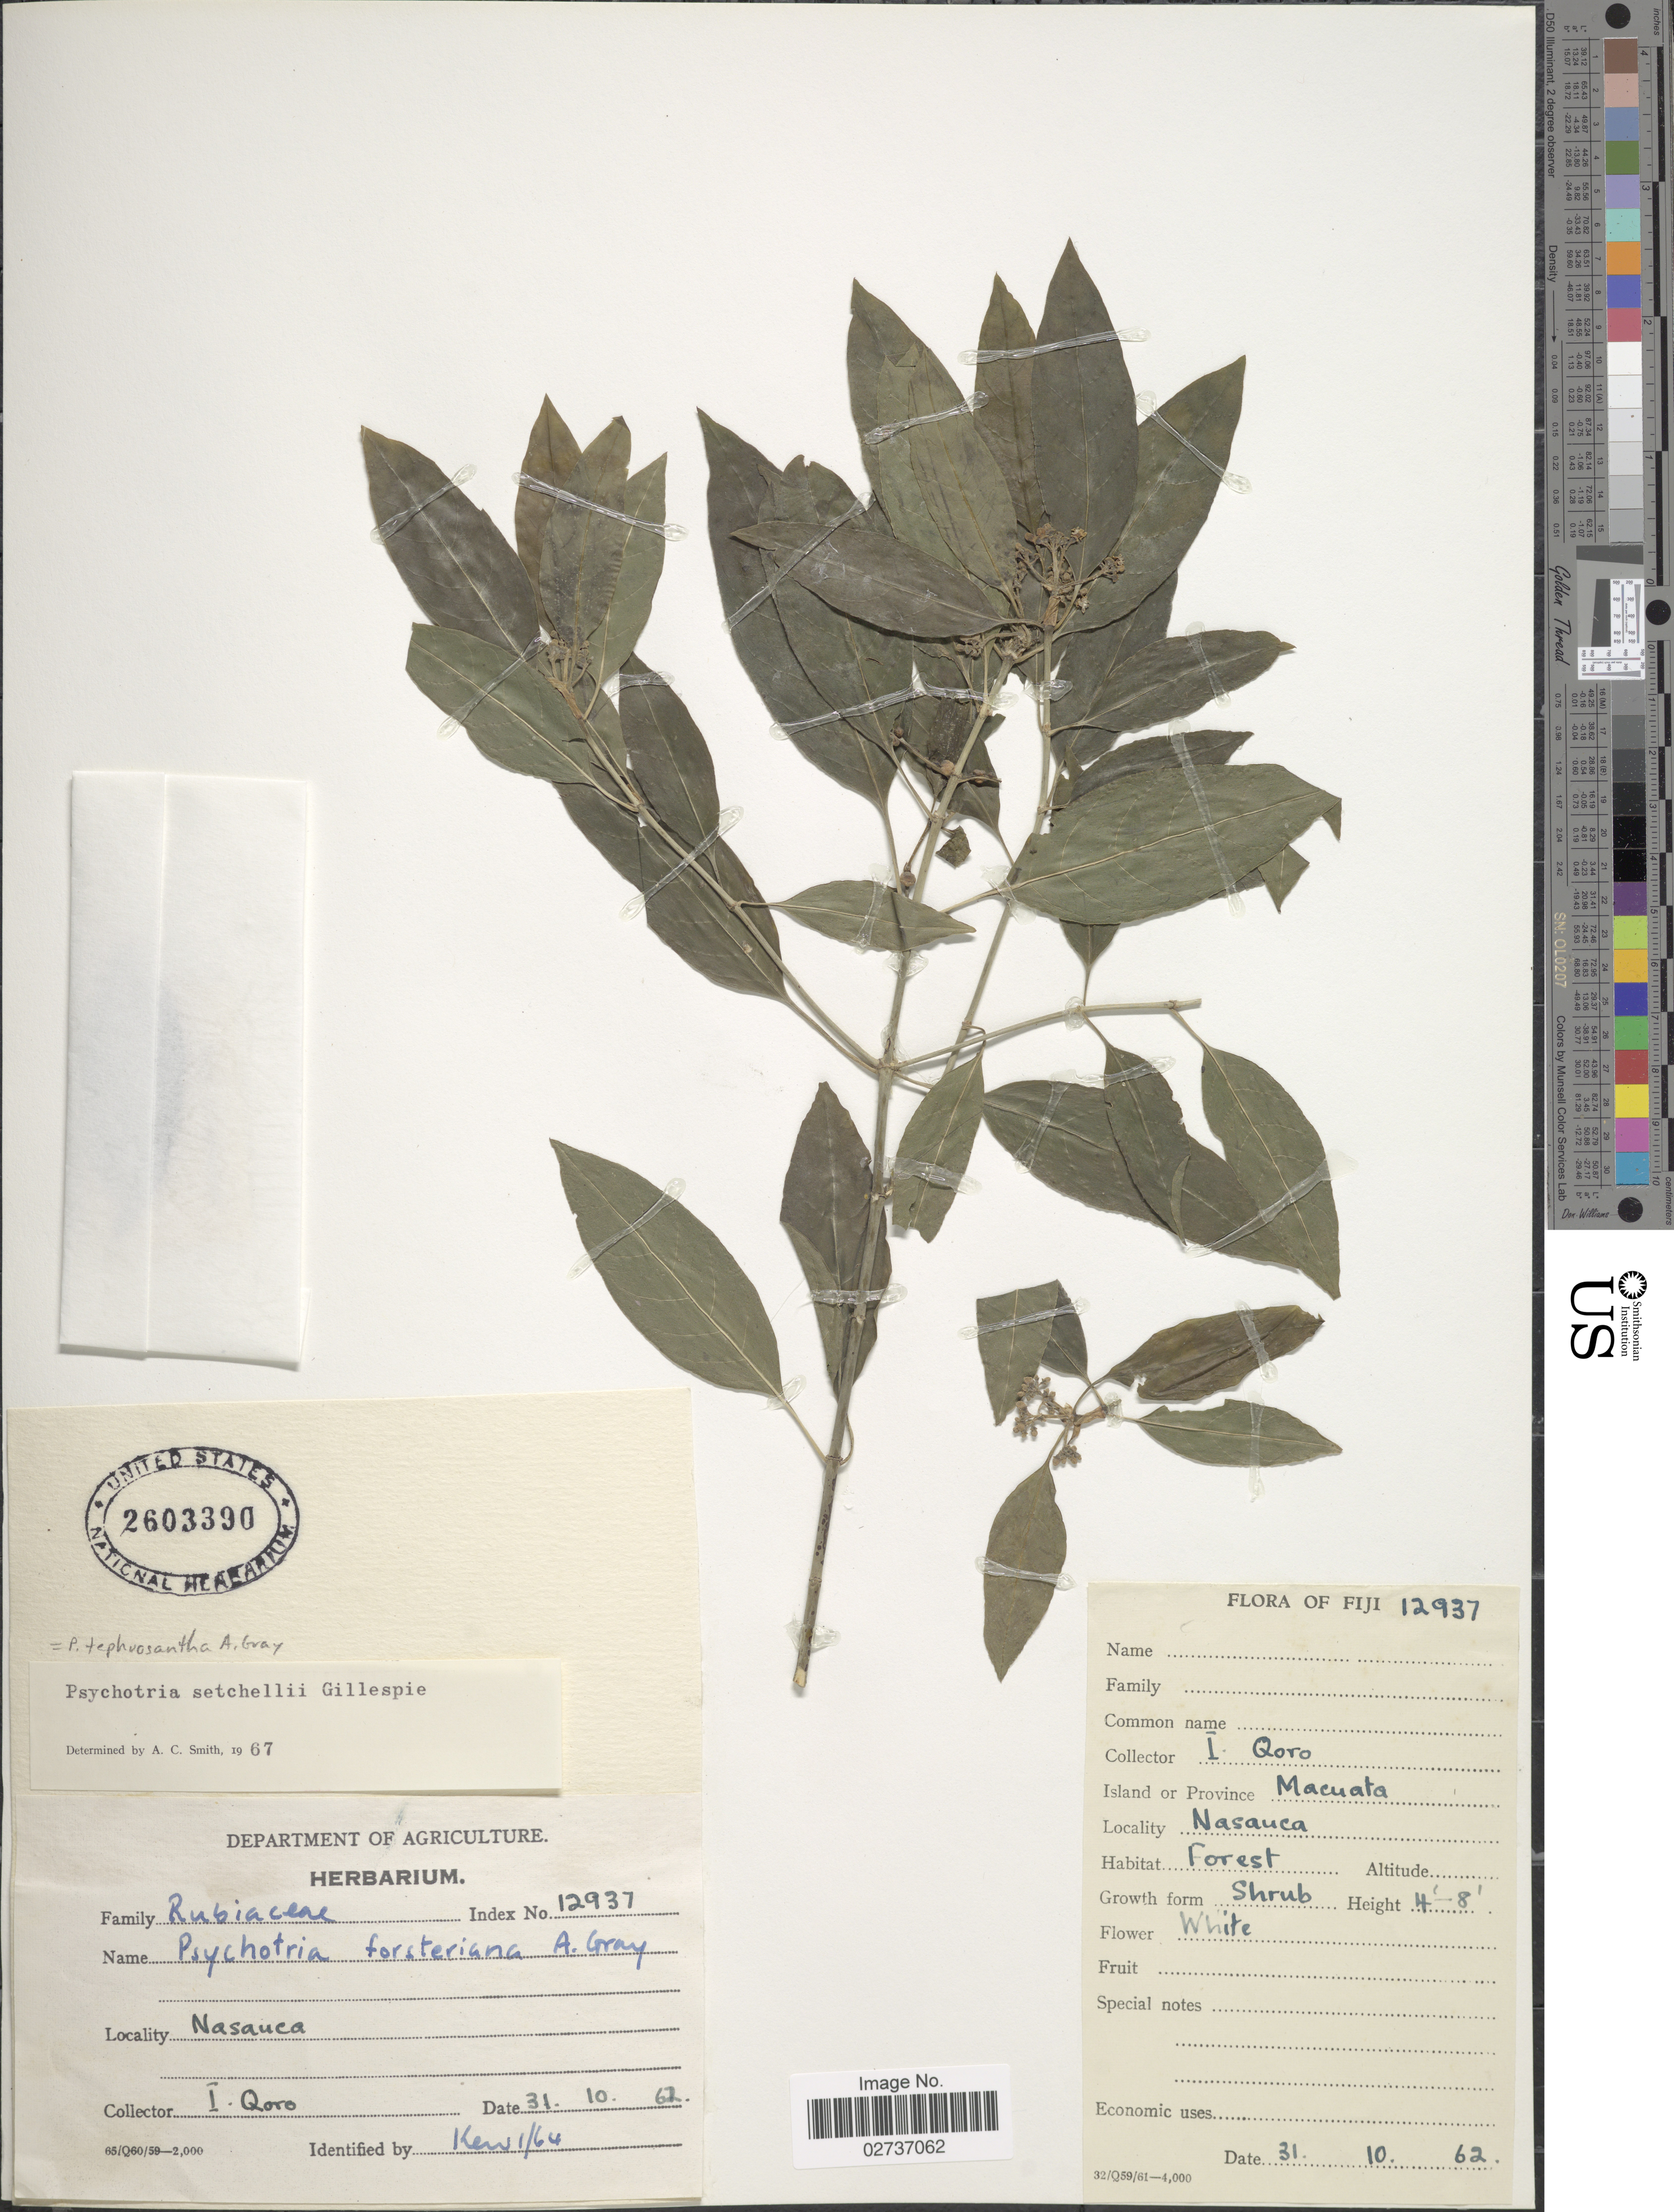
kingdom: Plantae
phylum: Tracheophyta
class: Magnoliopsida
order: Gentianales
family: Rubiaceae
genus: Psychotria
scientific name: Psychotria tephrosantha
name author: A. Gray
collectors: I. Qoro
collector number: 12937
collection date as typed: Transcribed d/m/y: 31/10/62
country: Fiji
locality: Macuata. Nasauca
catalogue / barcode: US 2603390